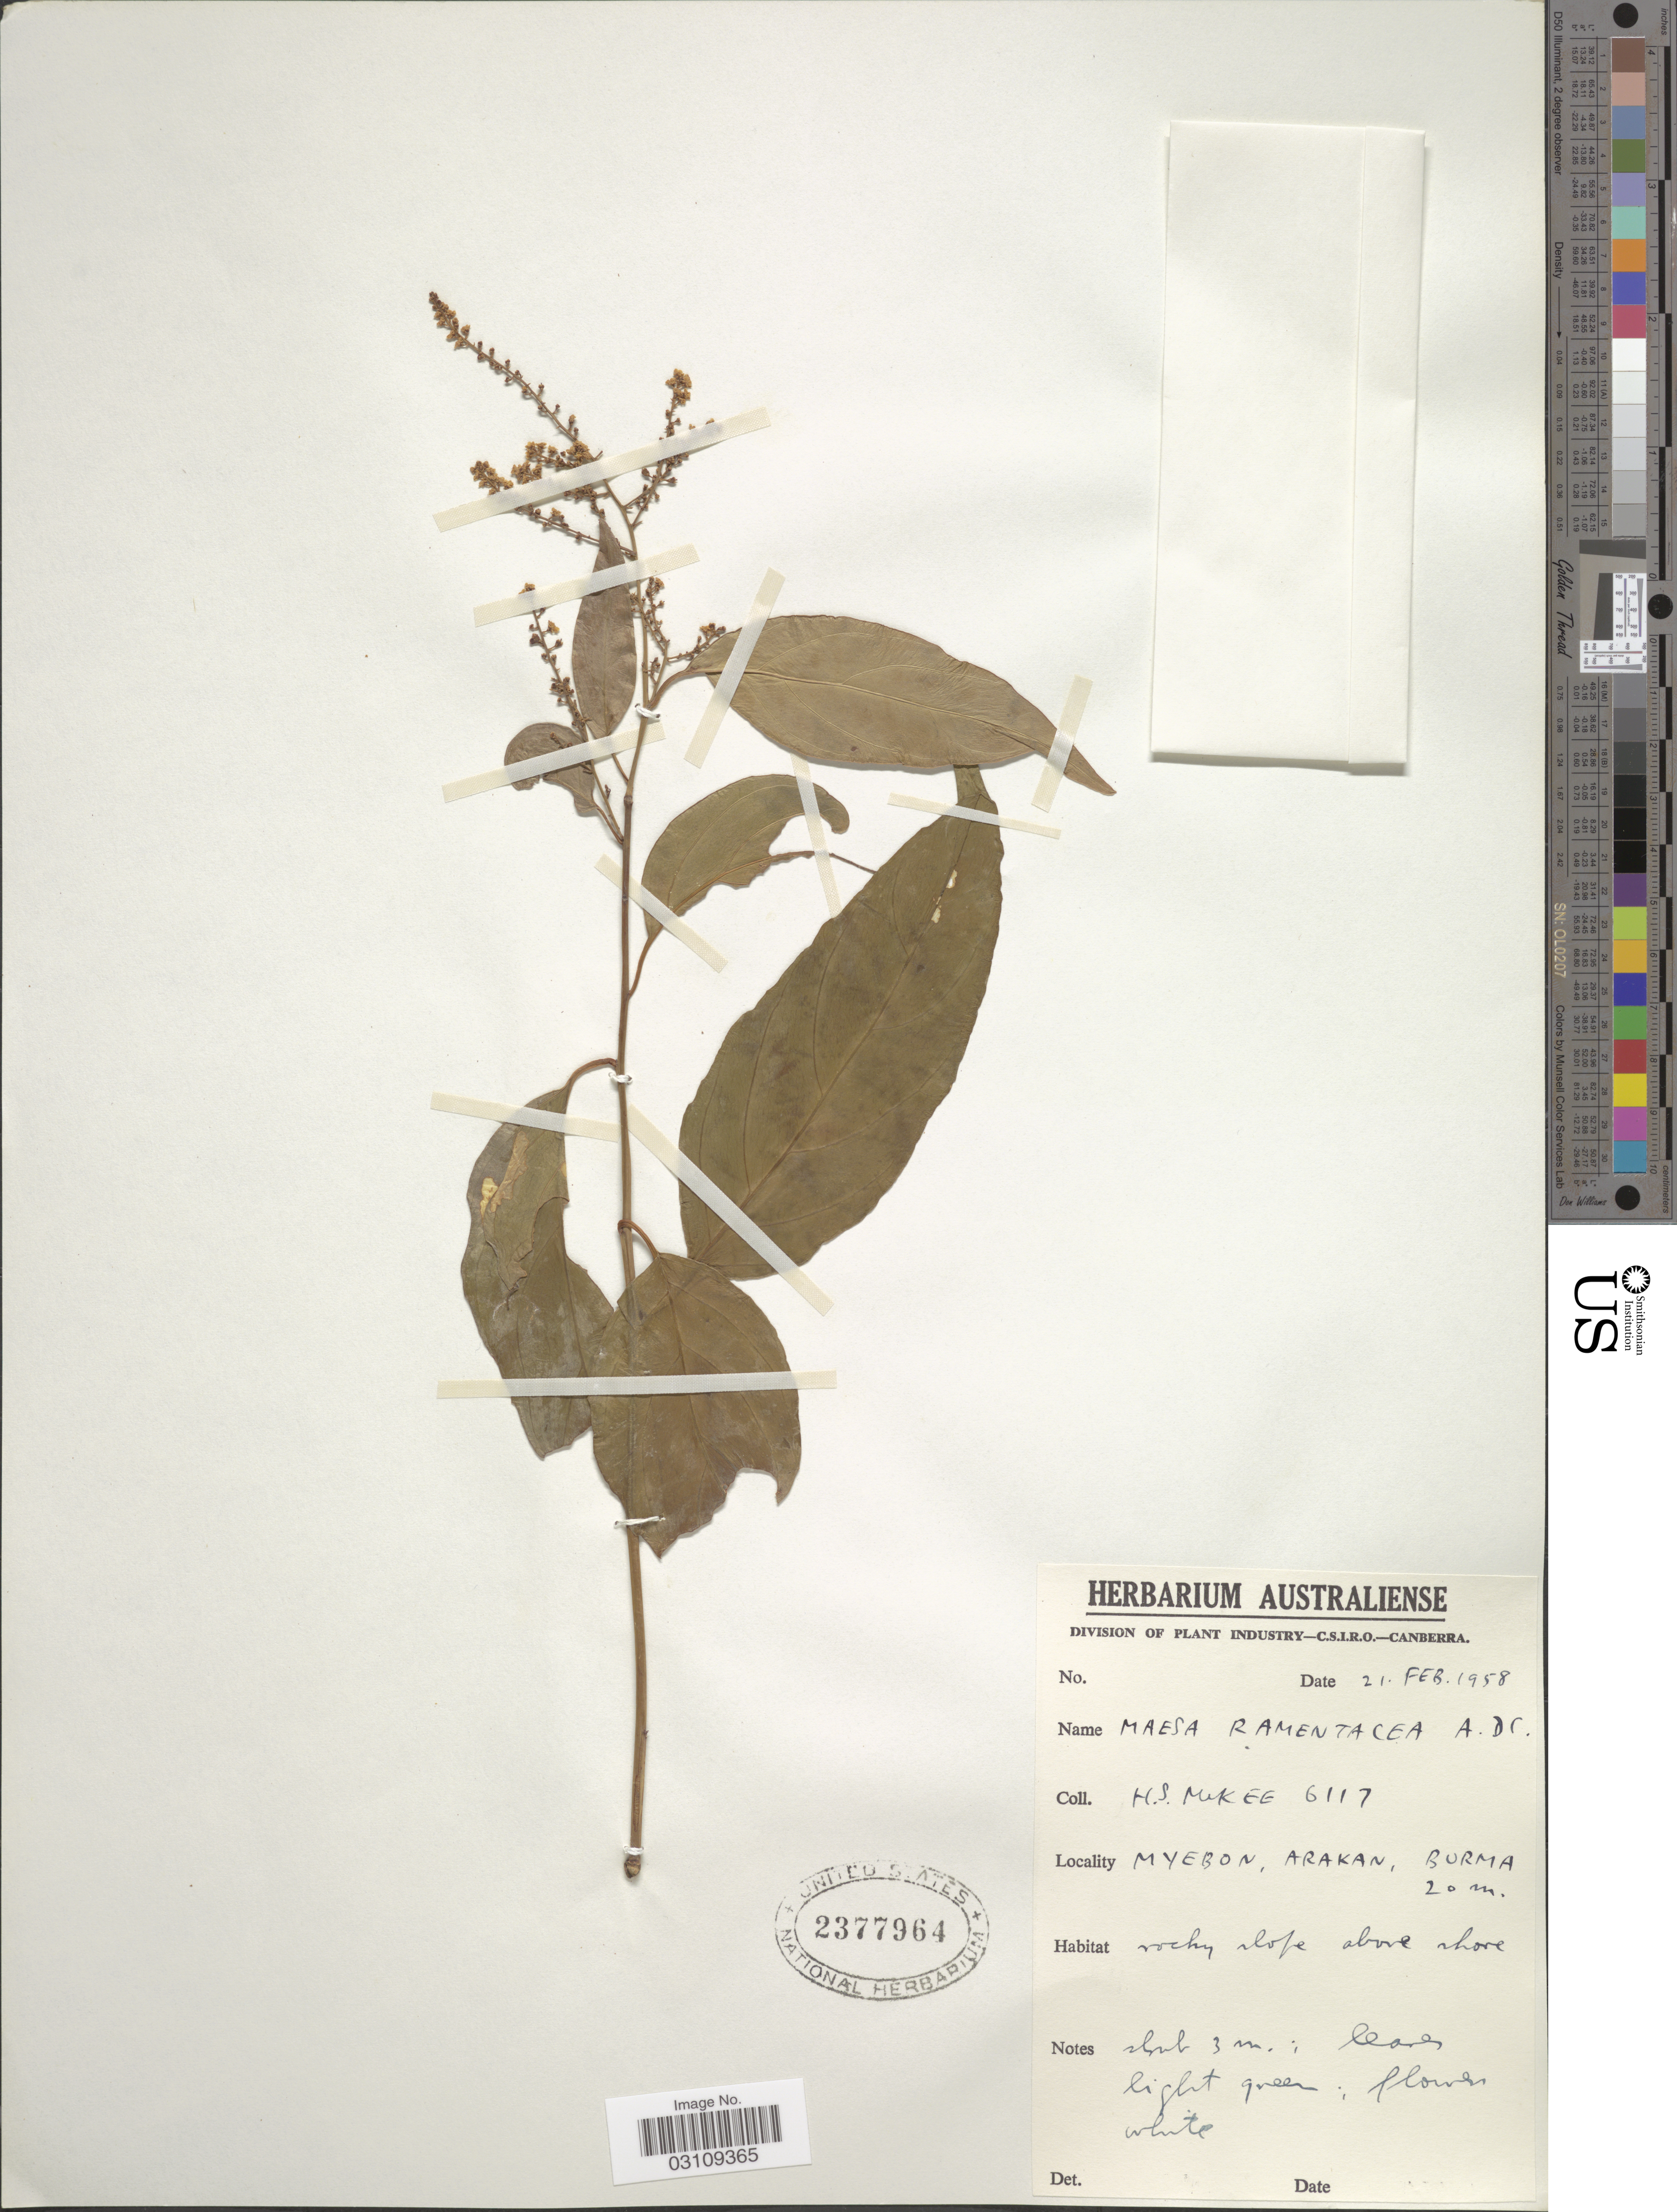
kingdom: Plantae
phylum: Tracheophyta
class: Magnoliopsida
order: Ericales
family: Primulaceae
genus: Maesa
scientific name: Maesa ramentacea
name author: (Roxb.) A. DC.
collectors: H. S. McKee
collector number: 6117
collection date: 1958-02-21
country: Myanmar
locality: Myebon, Arakan, Burma.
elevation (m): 20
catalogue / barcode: US 2377964